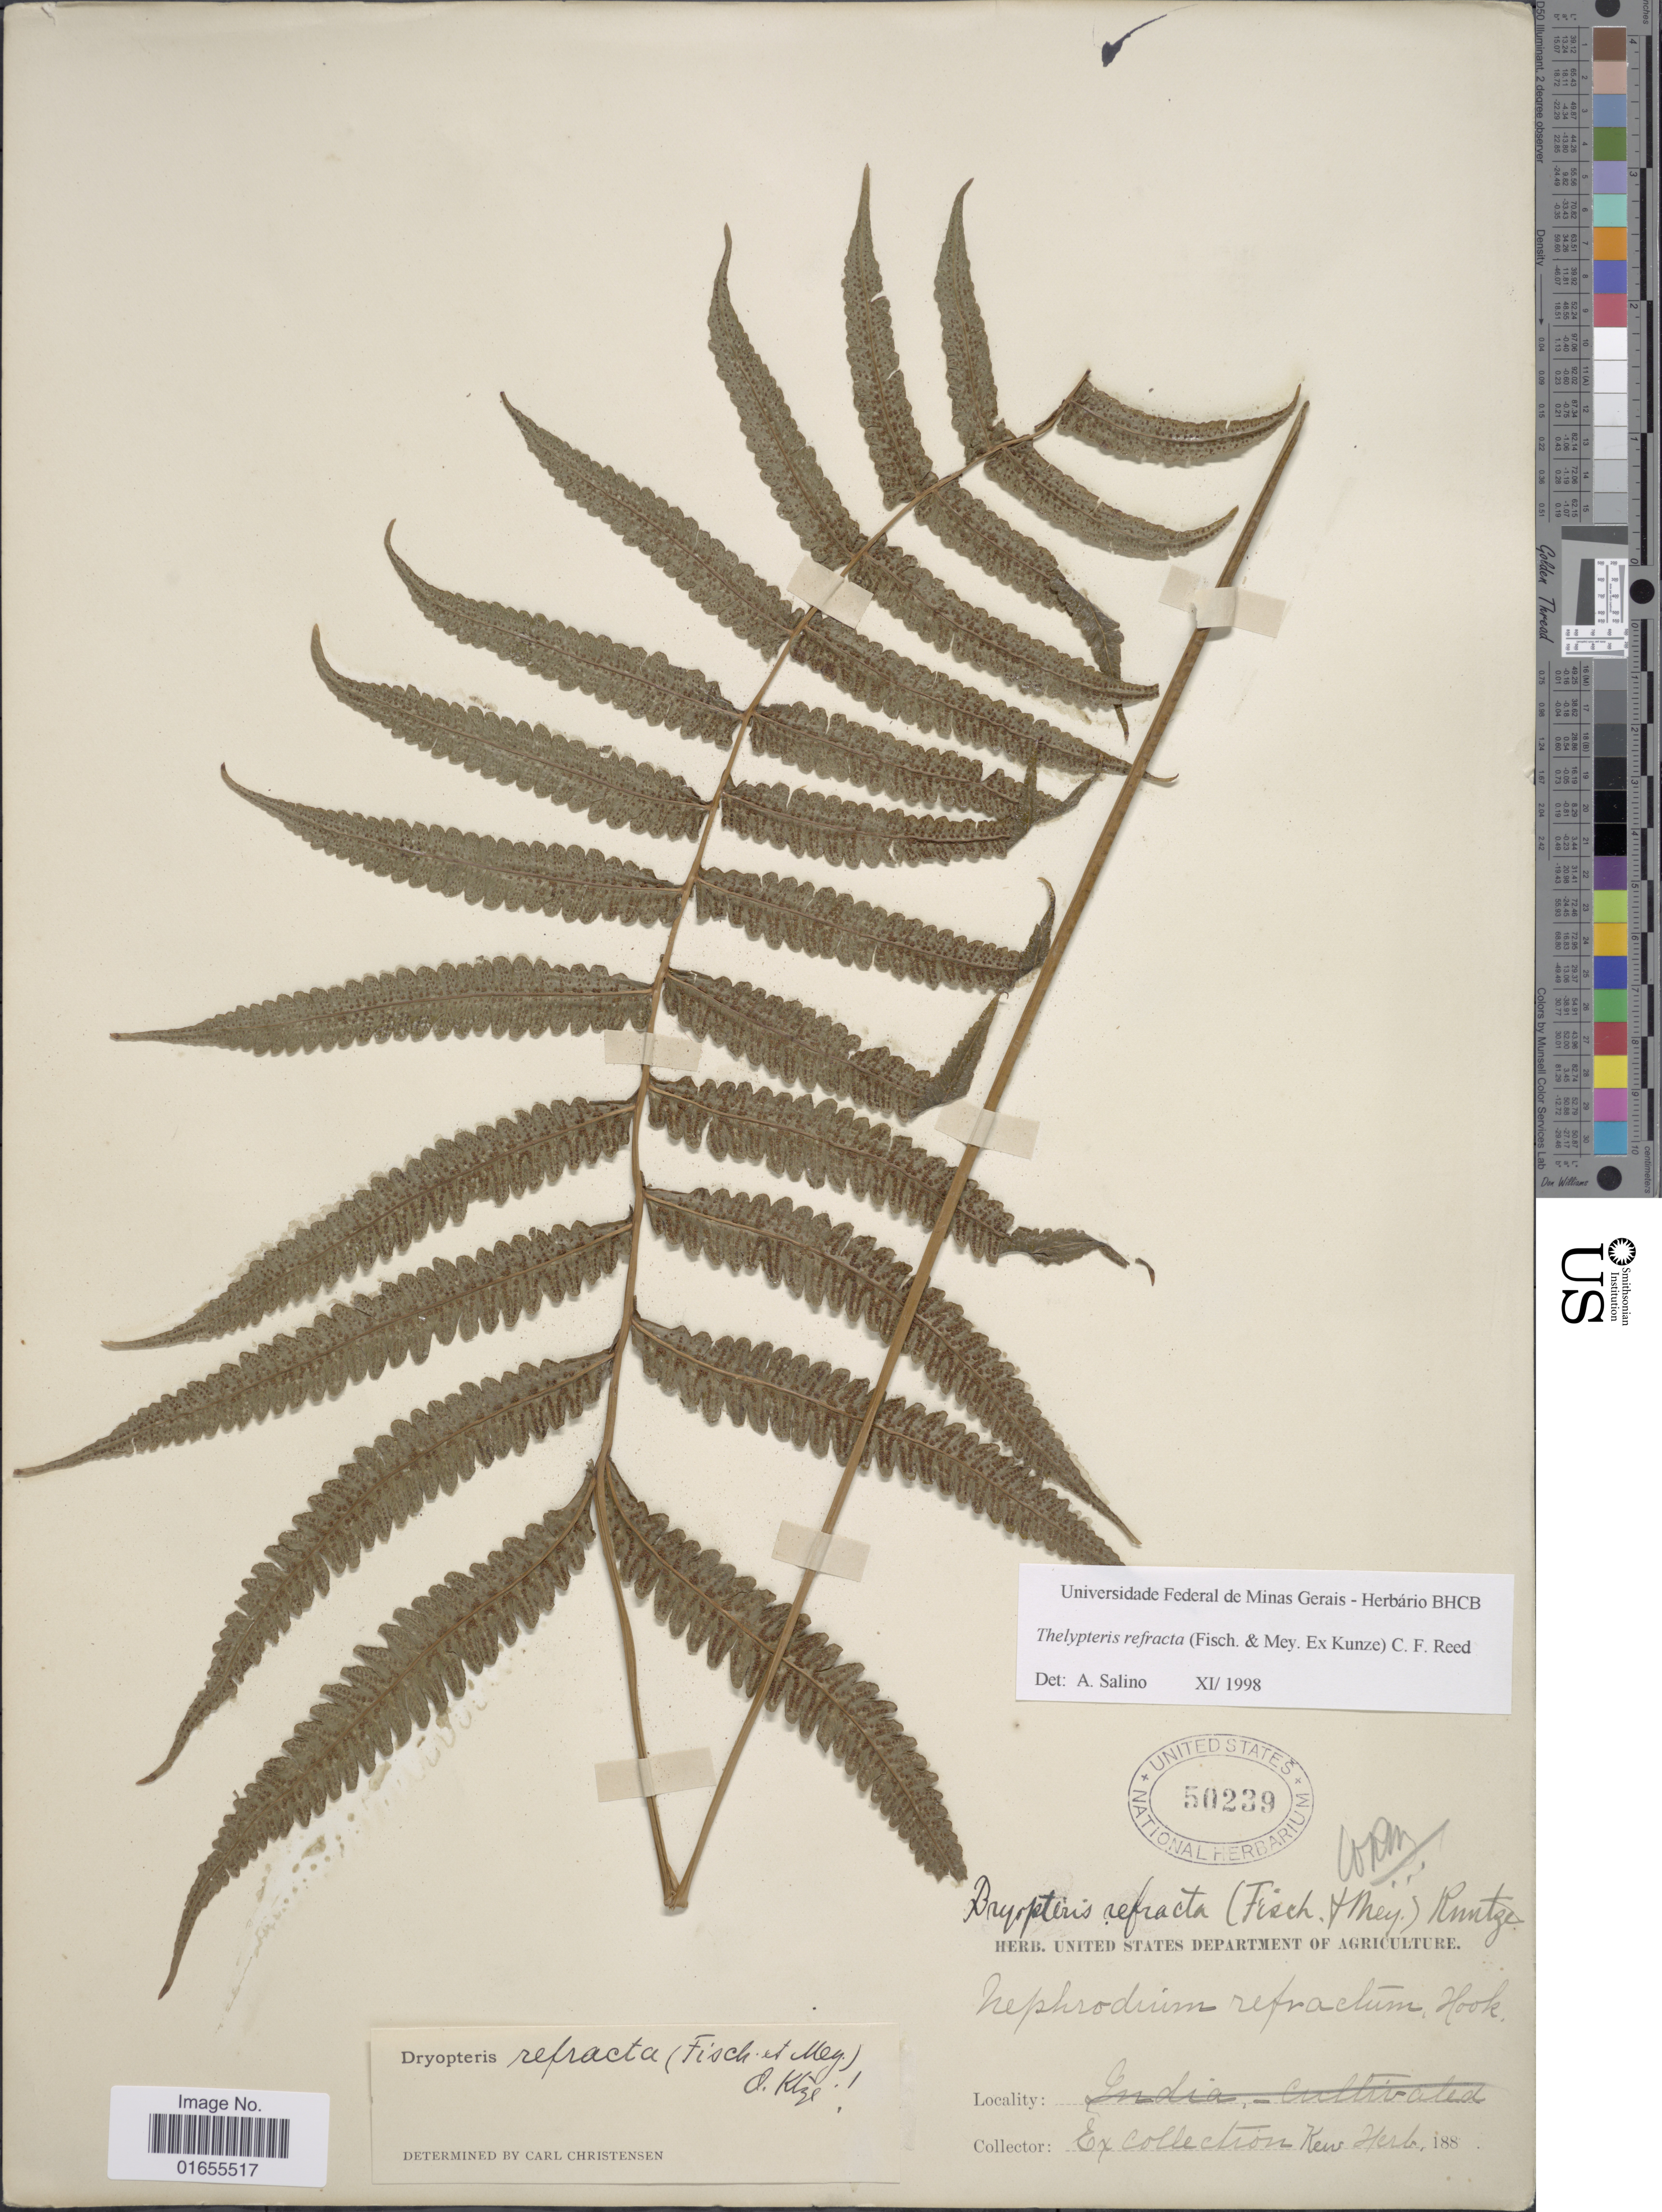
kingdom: Plantae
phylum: Tracheophyta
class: Polypodiopsida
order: Polypodiales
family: Thelypteridaceae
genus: Goniopteris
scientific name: Goniopteris refracta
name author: (Fisch. & C.A. Mey.) J. Sm.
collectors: ex Herb. Kew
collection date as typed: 188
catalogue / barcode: US 50239